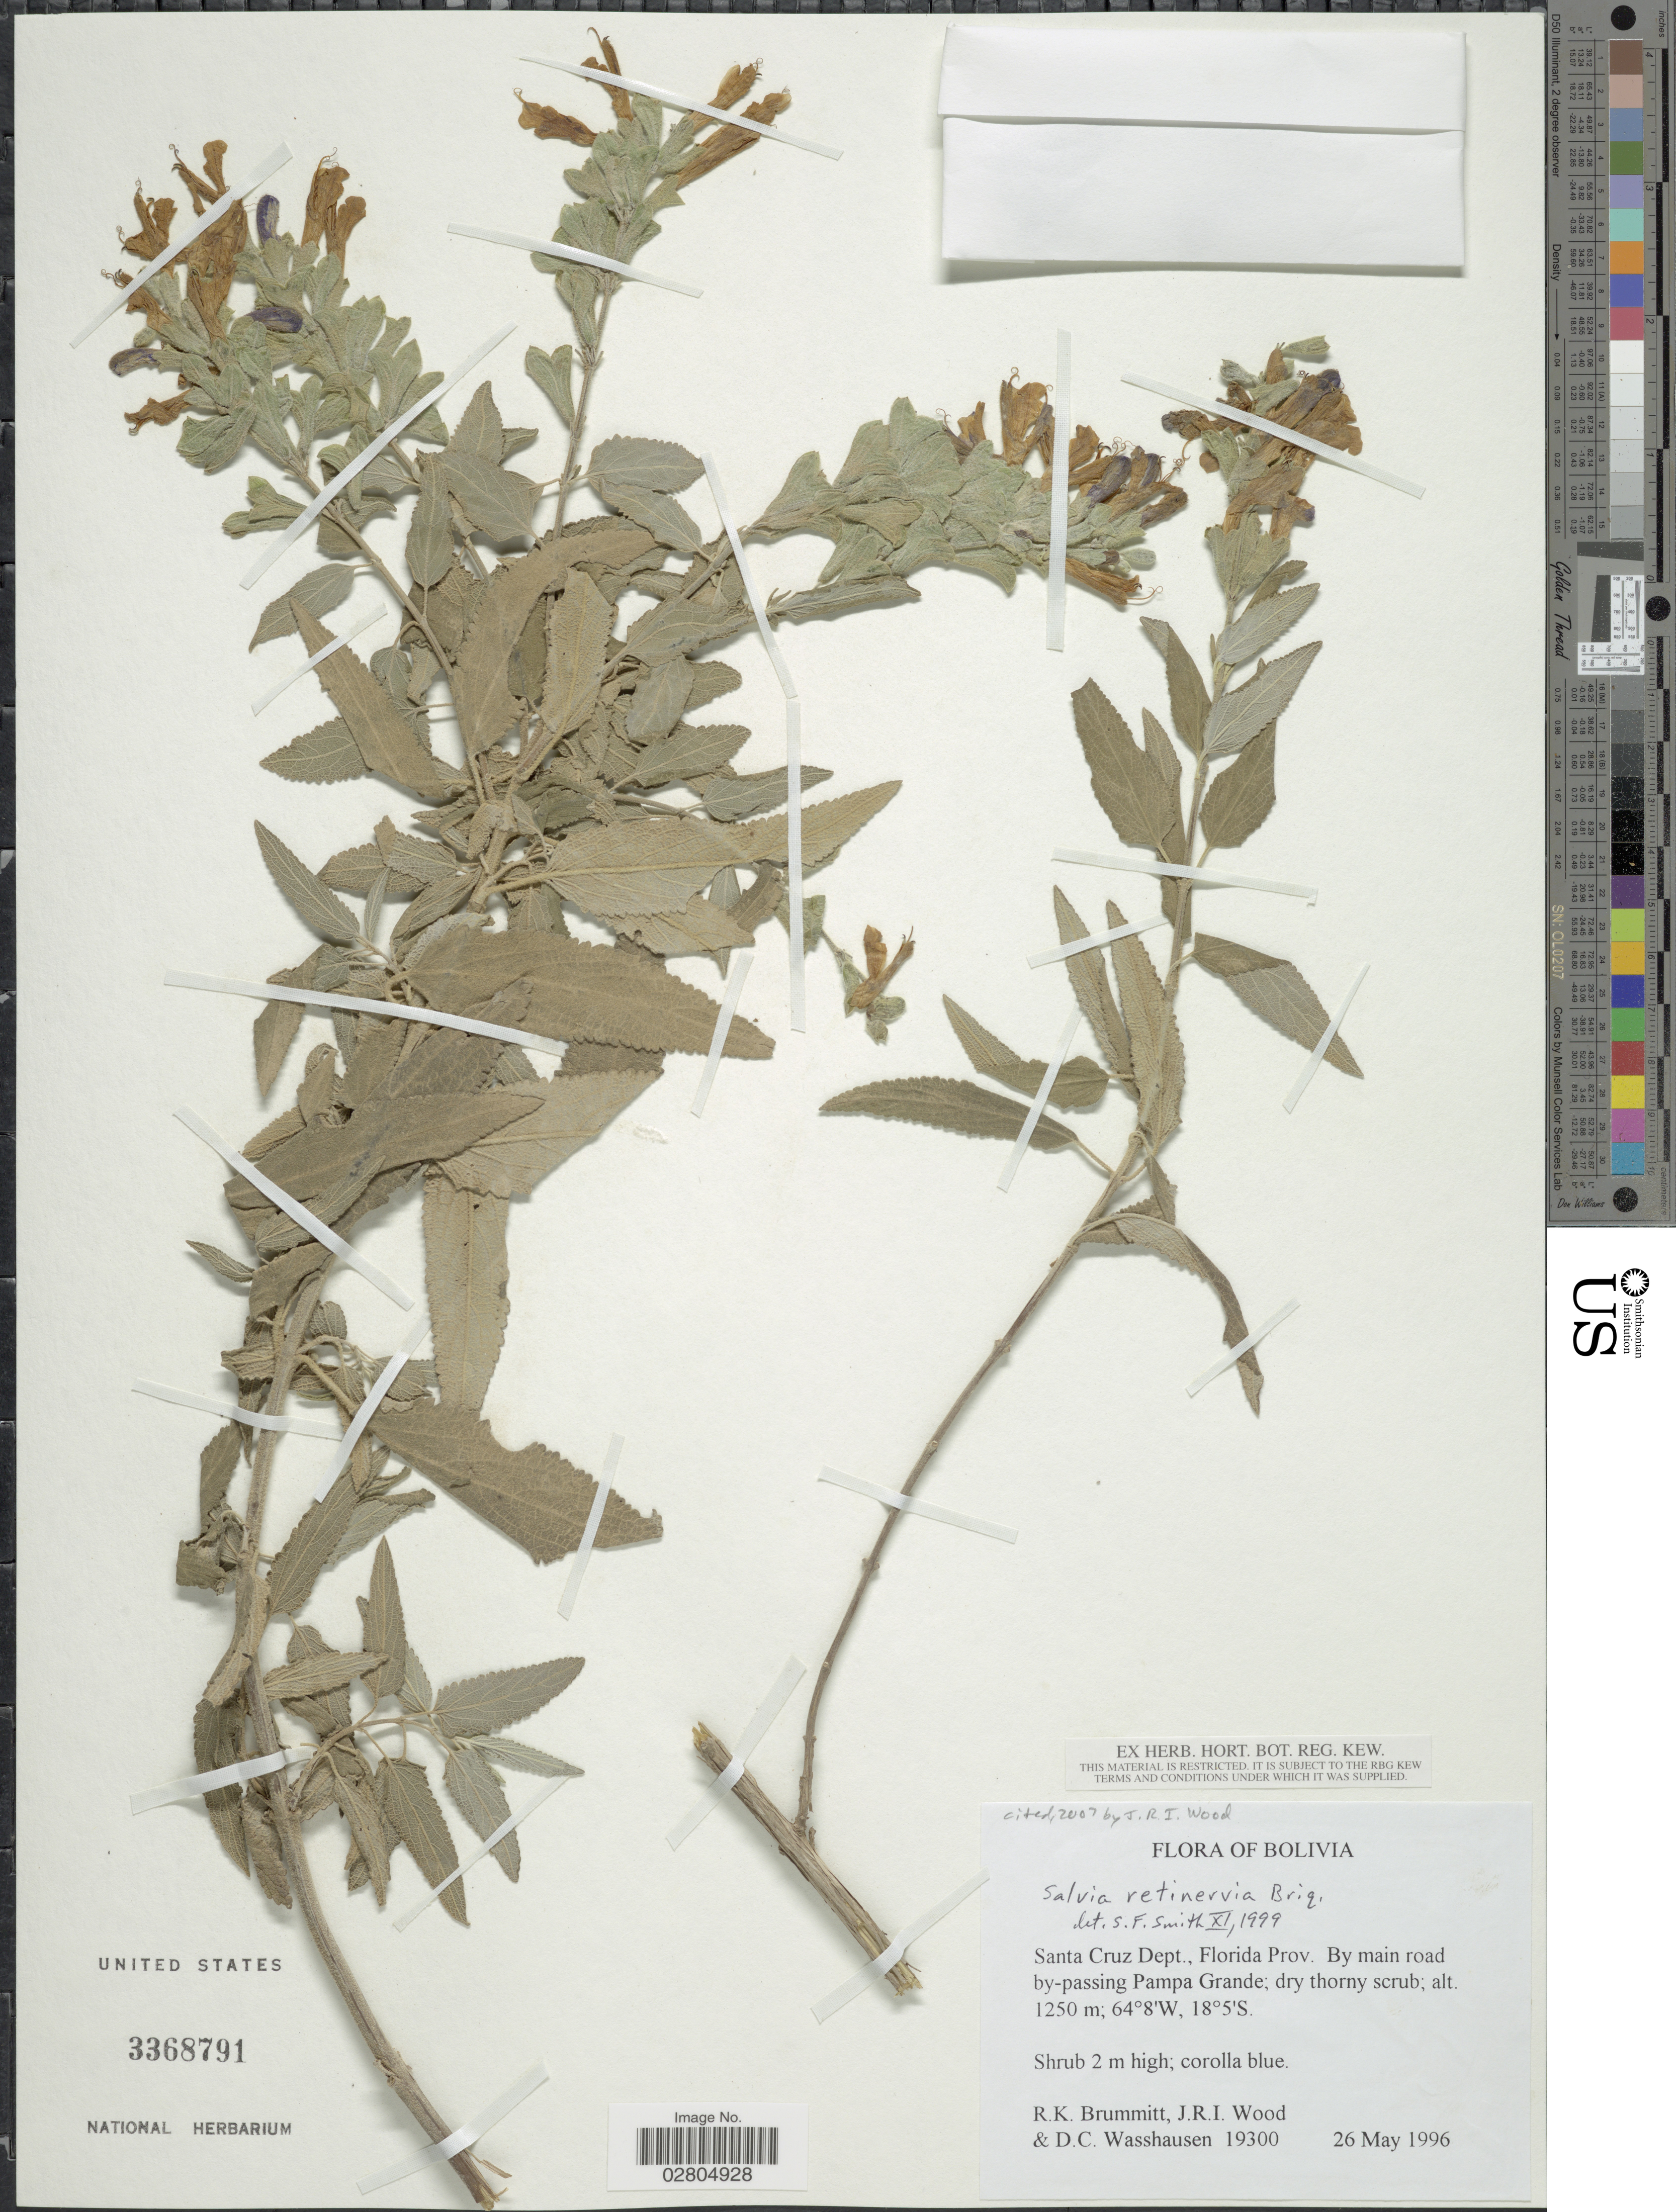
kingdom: Plantae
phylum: Tracheophyta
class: Magnoliopsida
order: Lamiales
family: Lamiaceae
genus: Salvia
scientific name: Salvia retinervia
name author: Briq.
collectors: R. K. Brummitt, J. R. I. Wood & D. C. Wasshausen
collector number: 19300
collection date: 1996-05-26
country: Bolivia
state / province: Santa Cruz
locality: Santa Cruz Dept., Florida Prov. By main road by-passing Pampa Grande.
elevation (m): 1250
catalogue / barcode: US 3368791